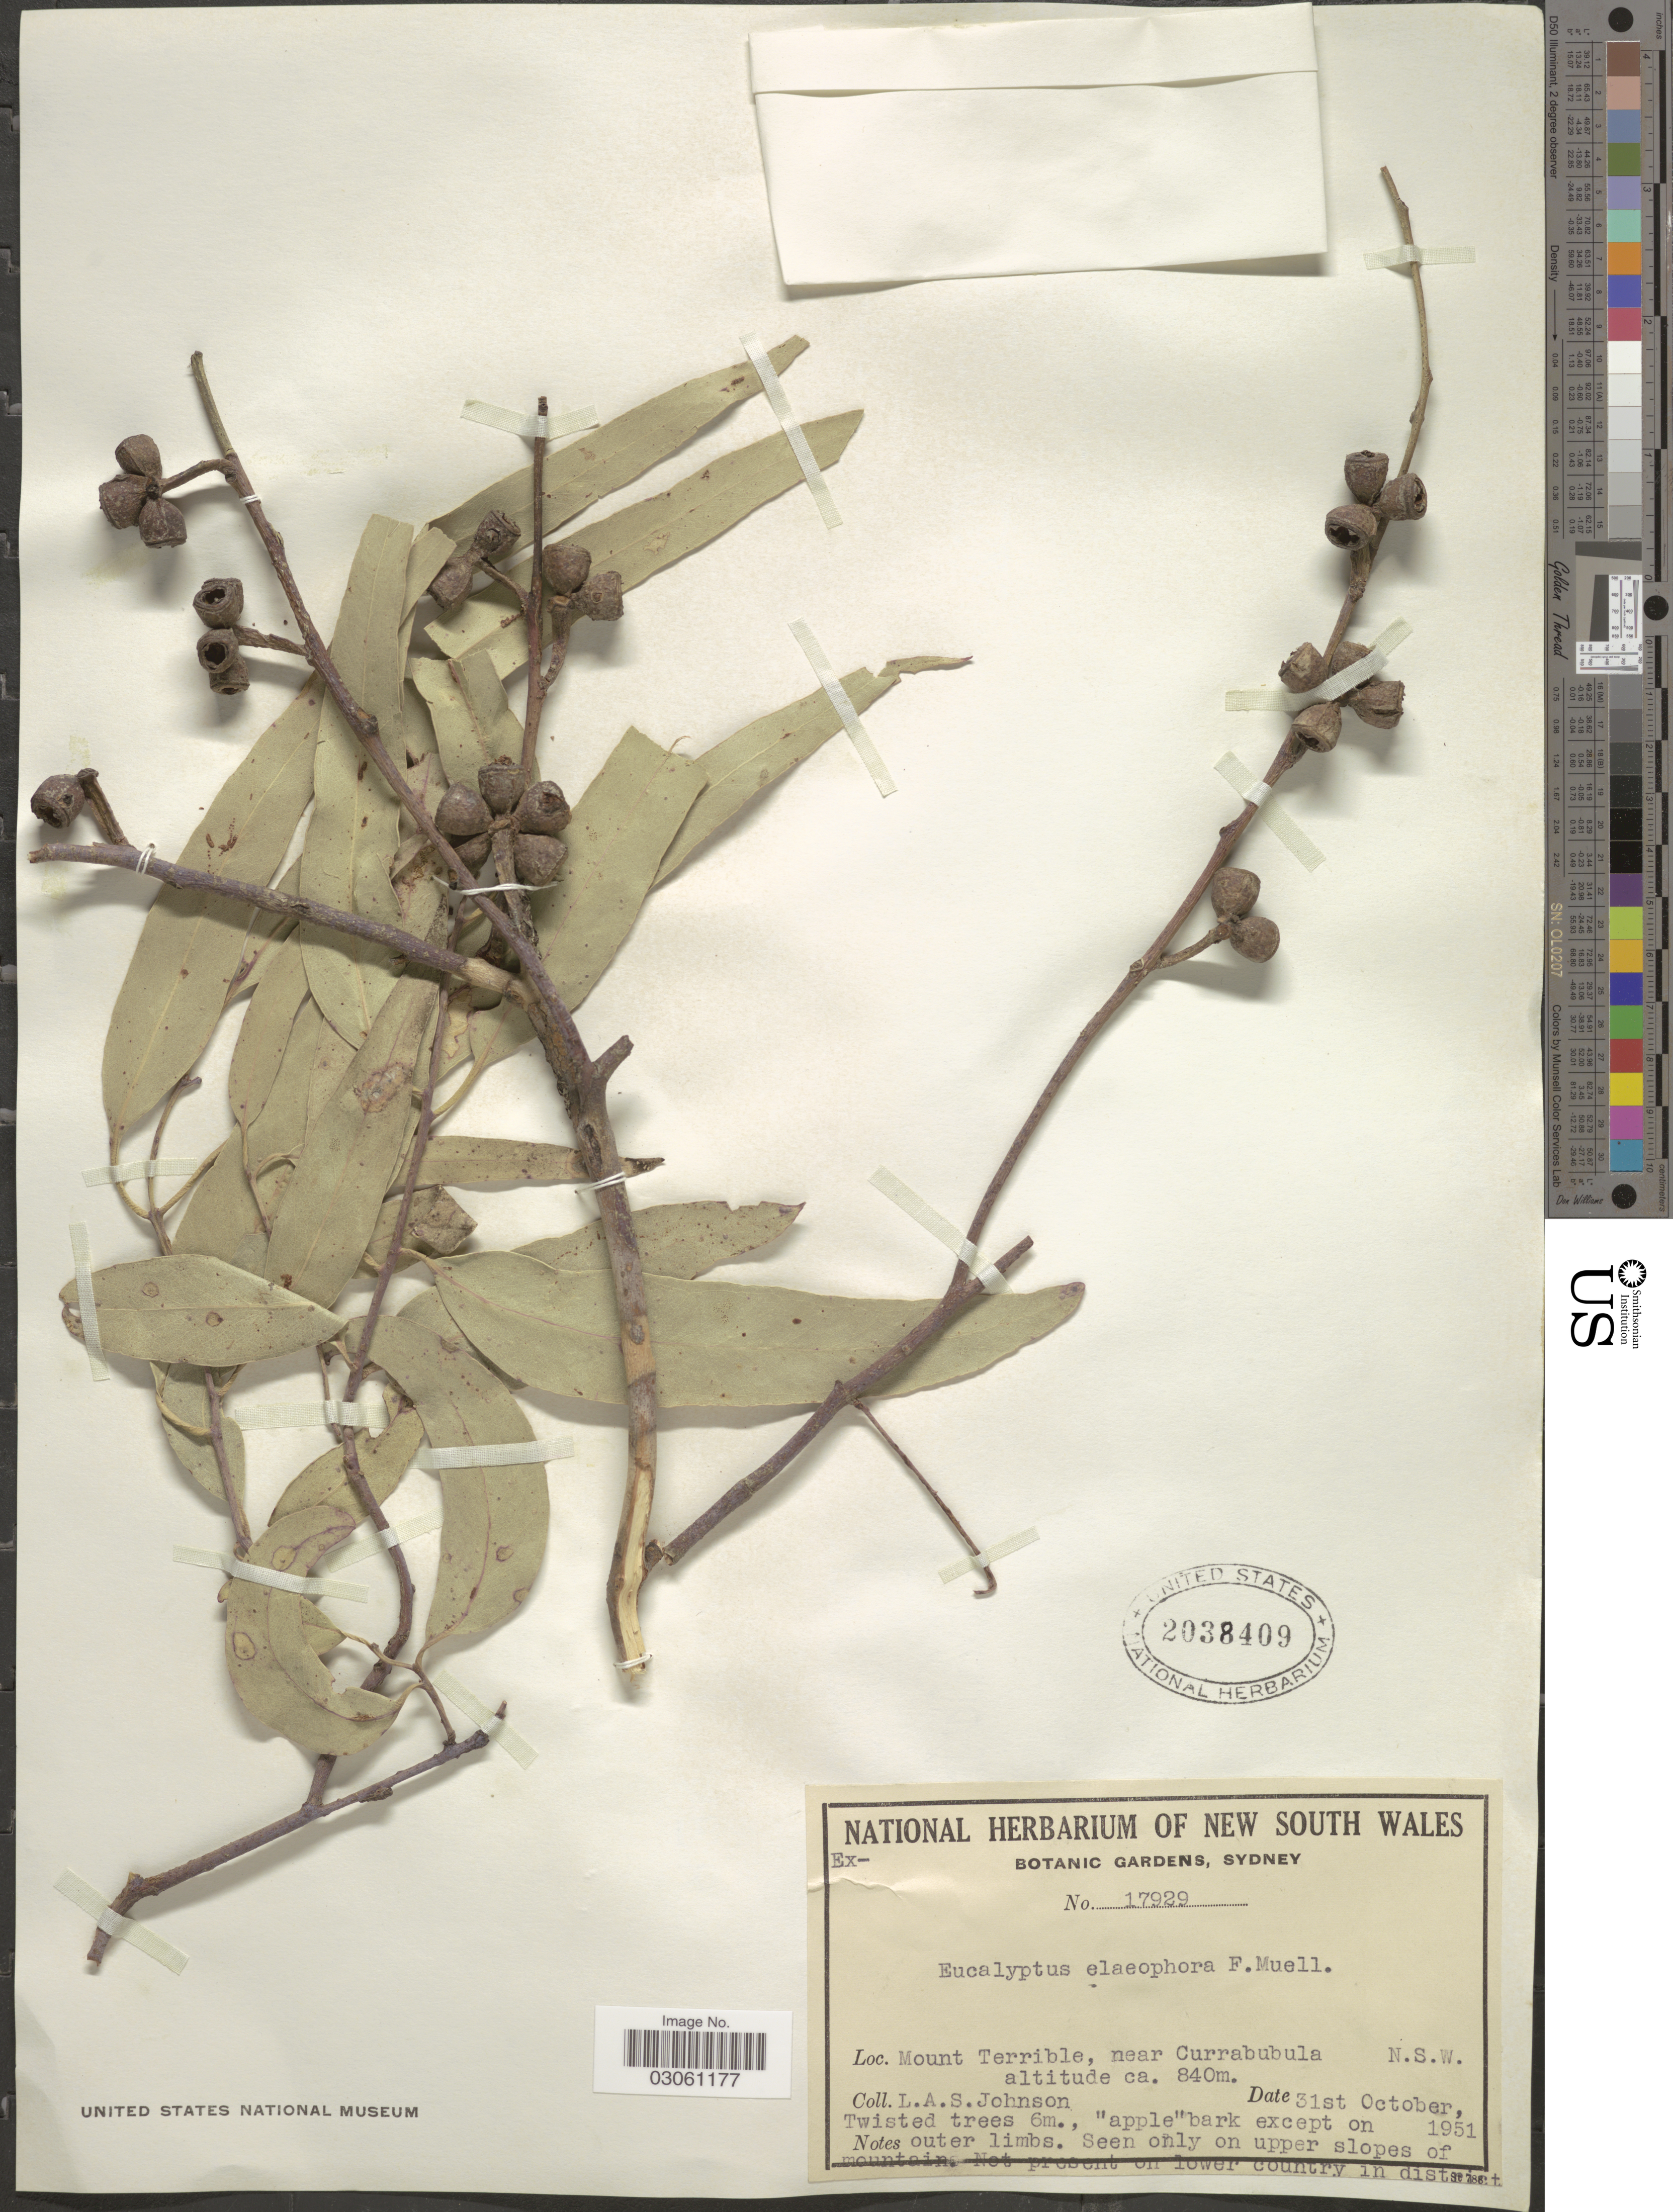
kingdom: Plantae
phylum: Tracheophyta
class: Magnoliopsida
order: Myrtales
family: Myrtaceae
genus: Eucalyptus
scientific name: Eucalyptus elaeophora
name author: F. Muell.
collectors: L. A. S. Johnson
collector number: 17929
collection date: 1951-10-31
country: Australia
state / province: New South Wales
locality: Mount Terrible, near Currabubula.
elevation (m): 840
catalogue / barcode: US 2038409